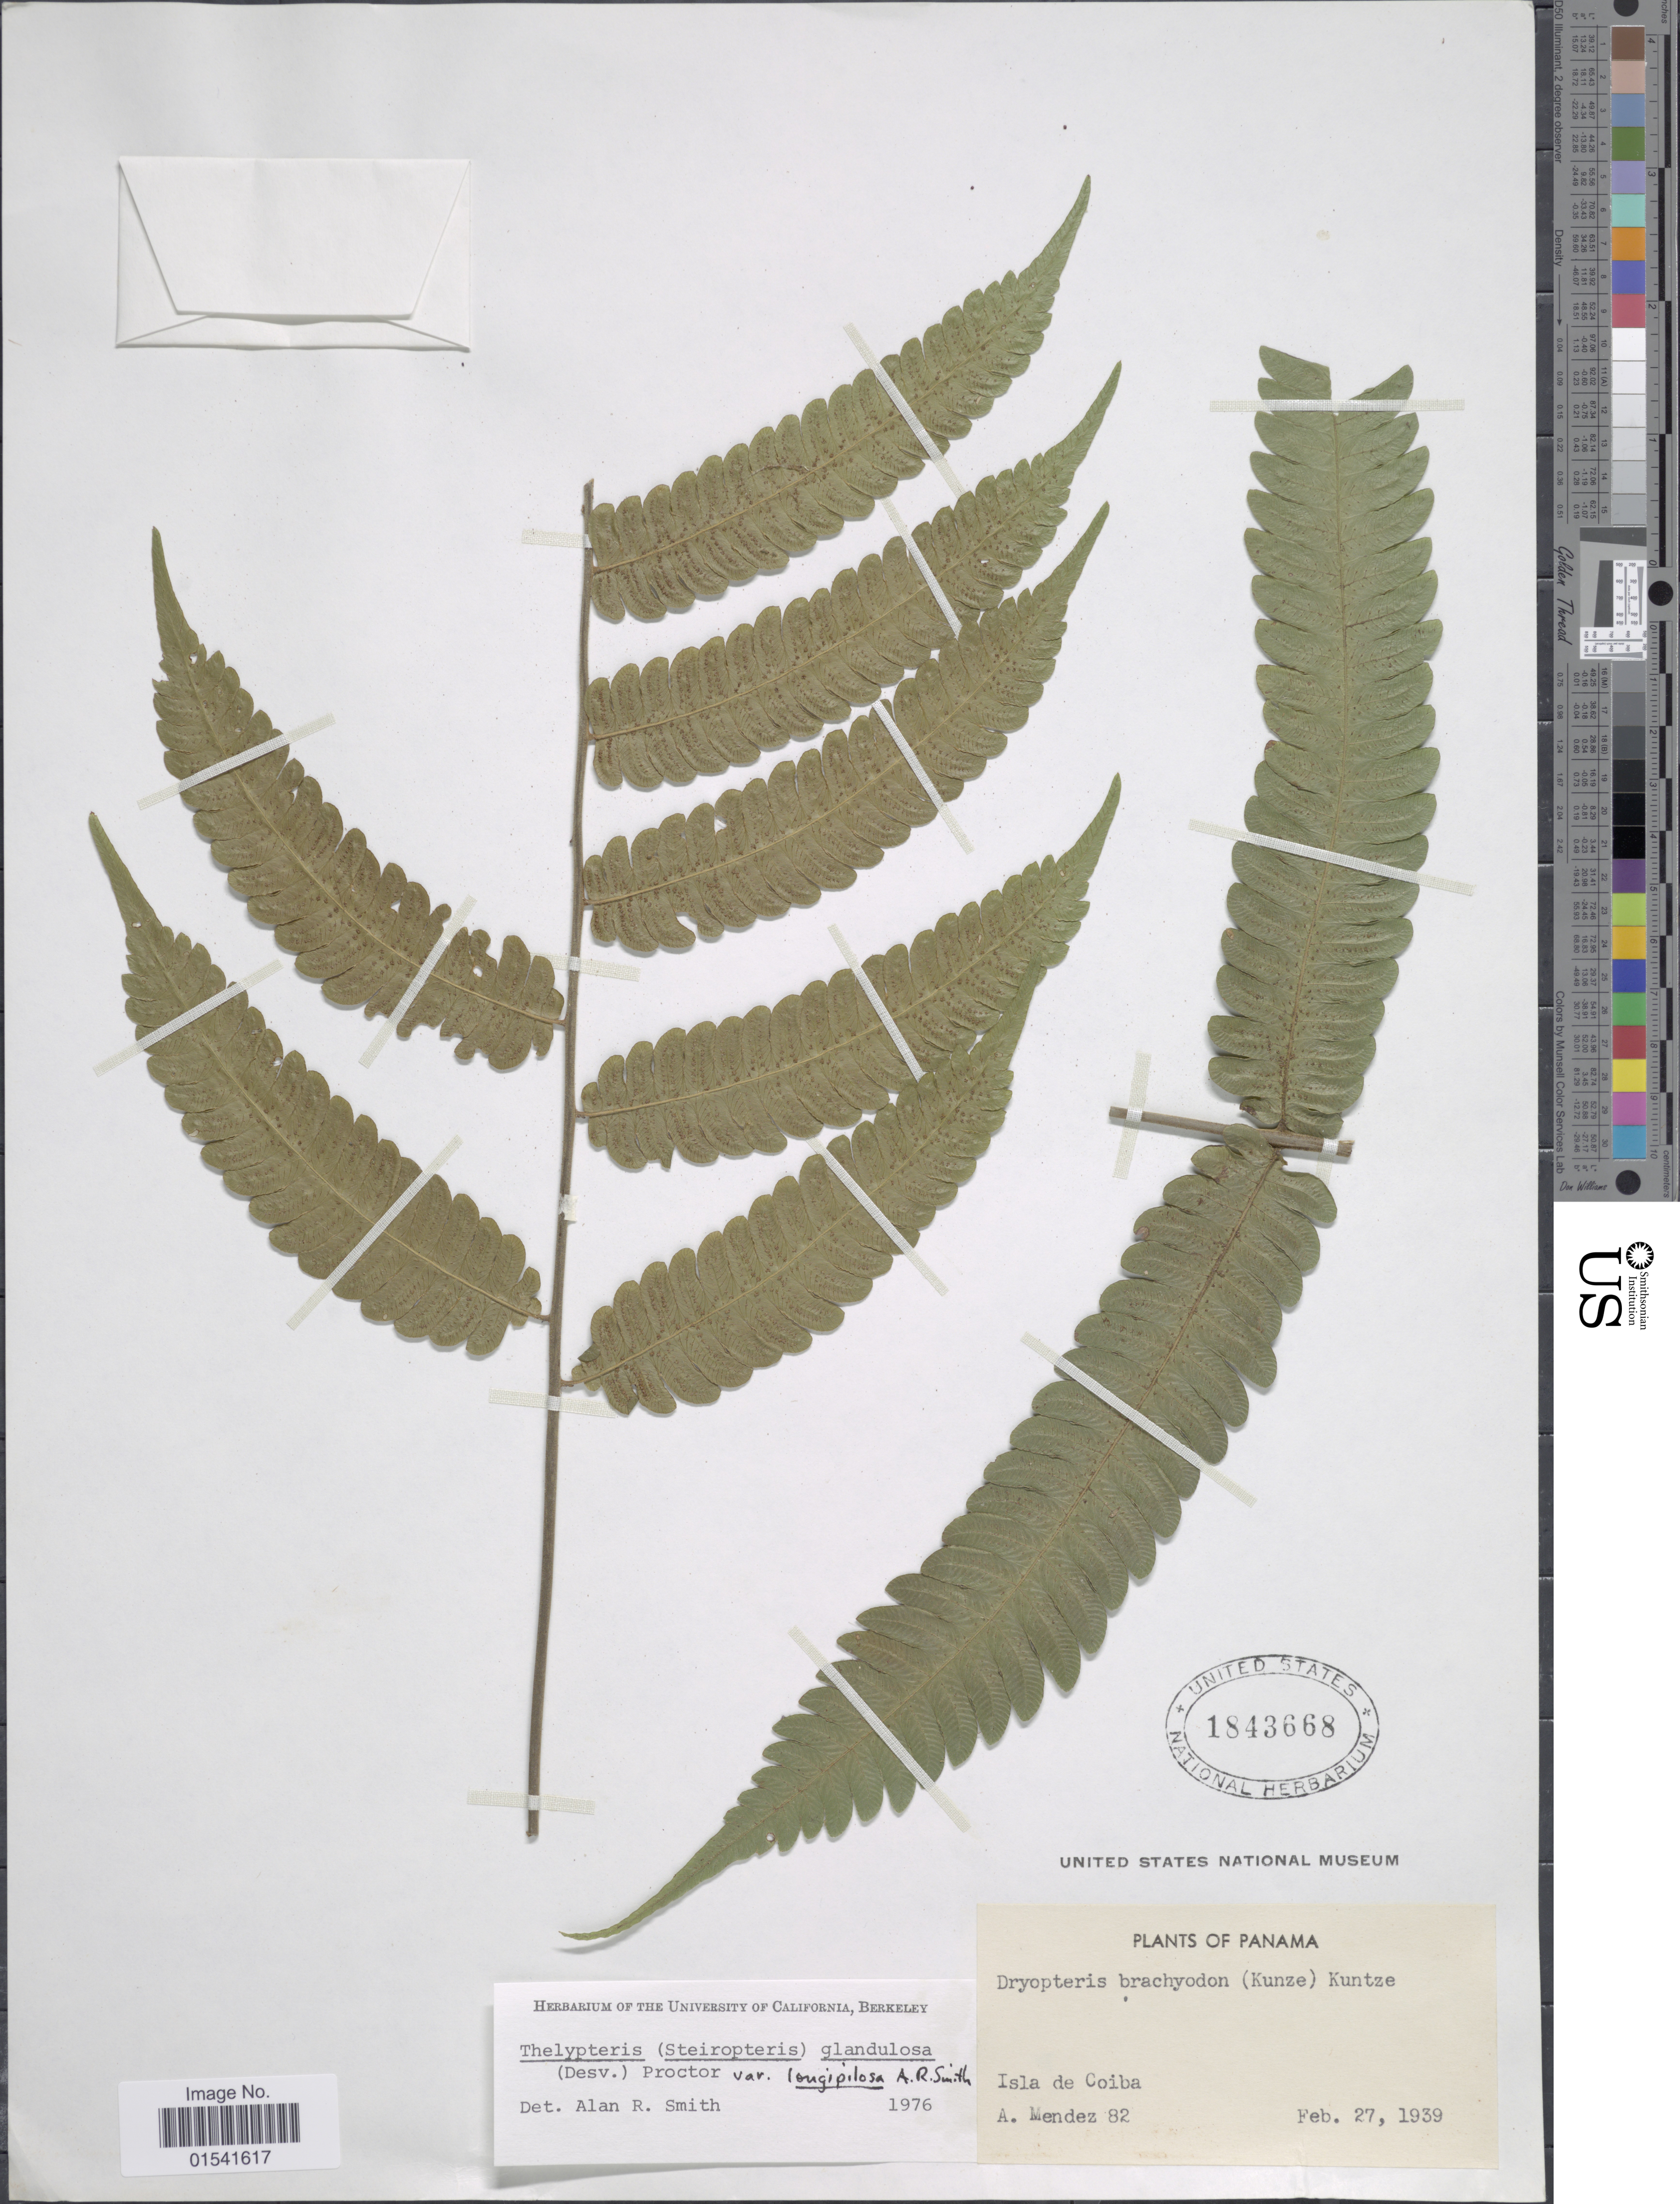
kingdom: Plantae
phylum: Tracheophyta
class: Polypodiopsida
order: Polypodiales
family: Thelypteridaceae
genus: Steiropteris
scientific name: Steiropteris glandulosa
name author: (Hook. f.) Pic. Serm.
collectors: A. Mendez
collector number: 82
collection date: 1939-02-27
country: Panama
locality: Isla de Coiba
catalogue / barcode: US 1843668